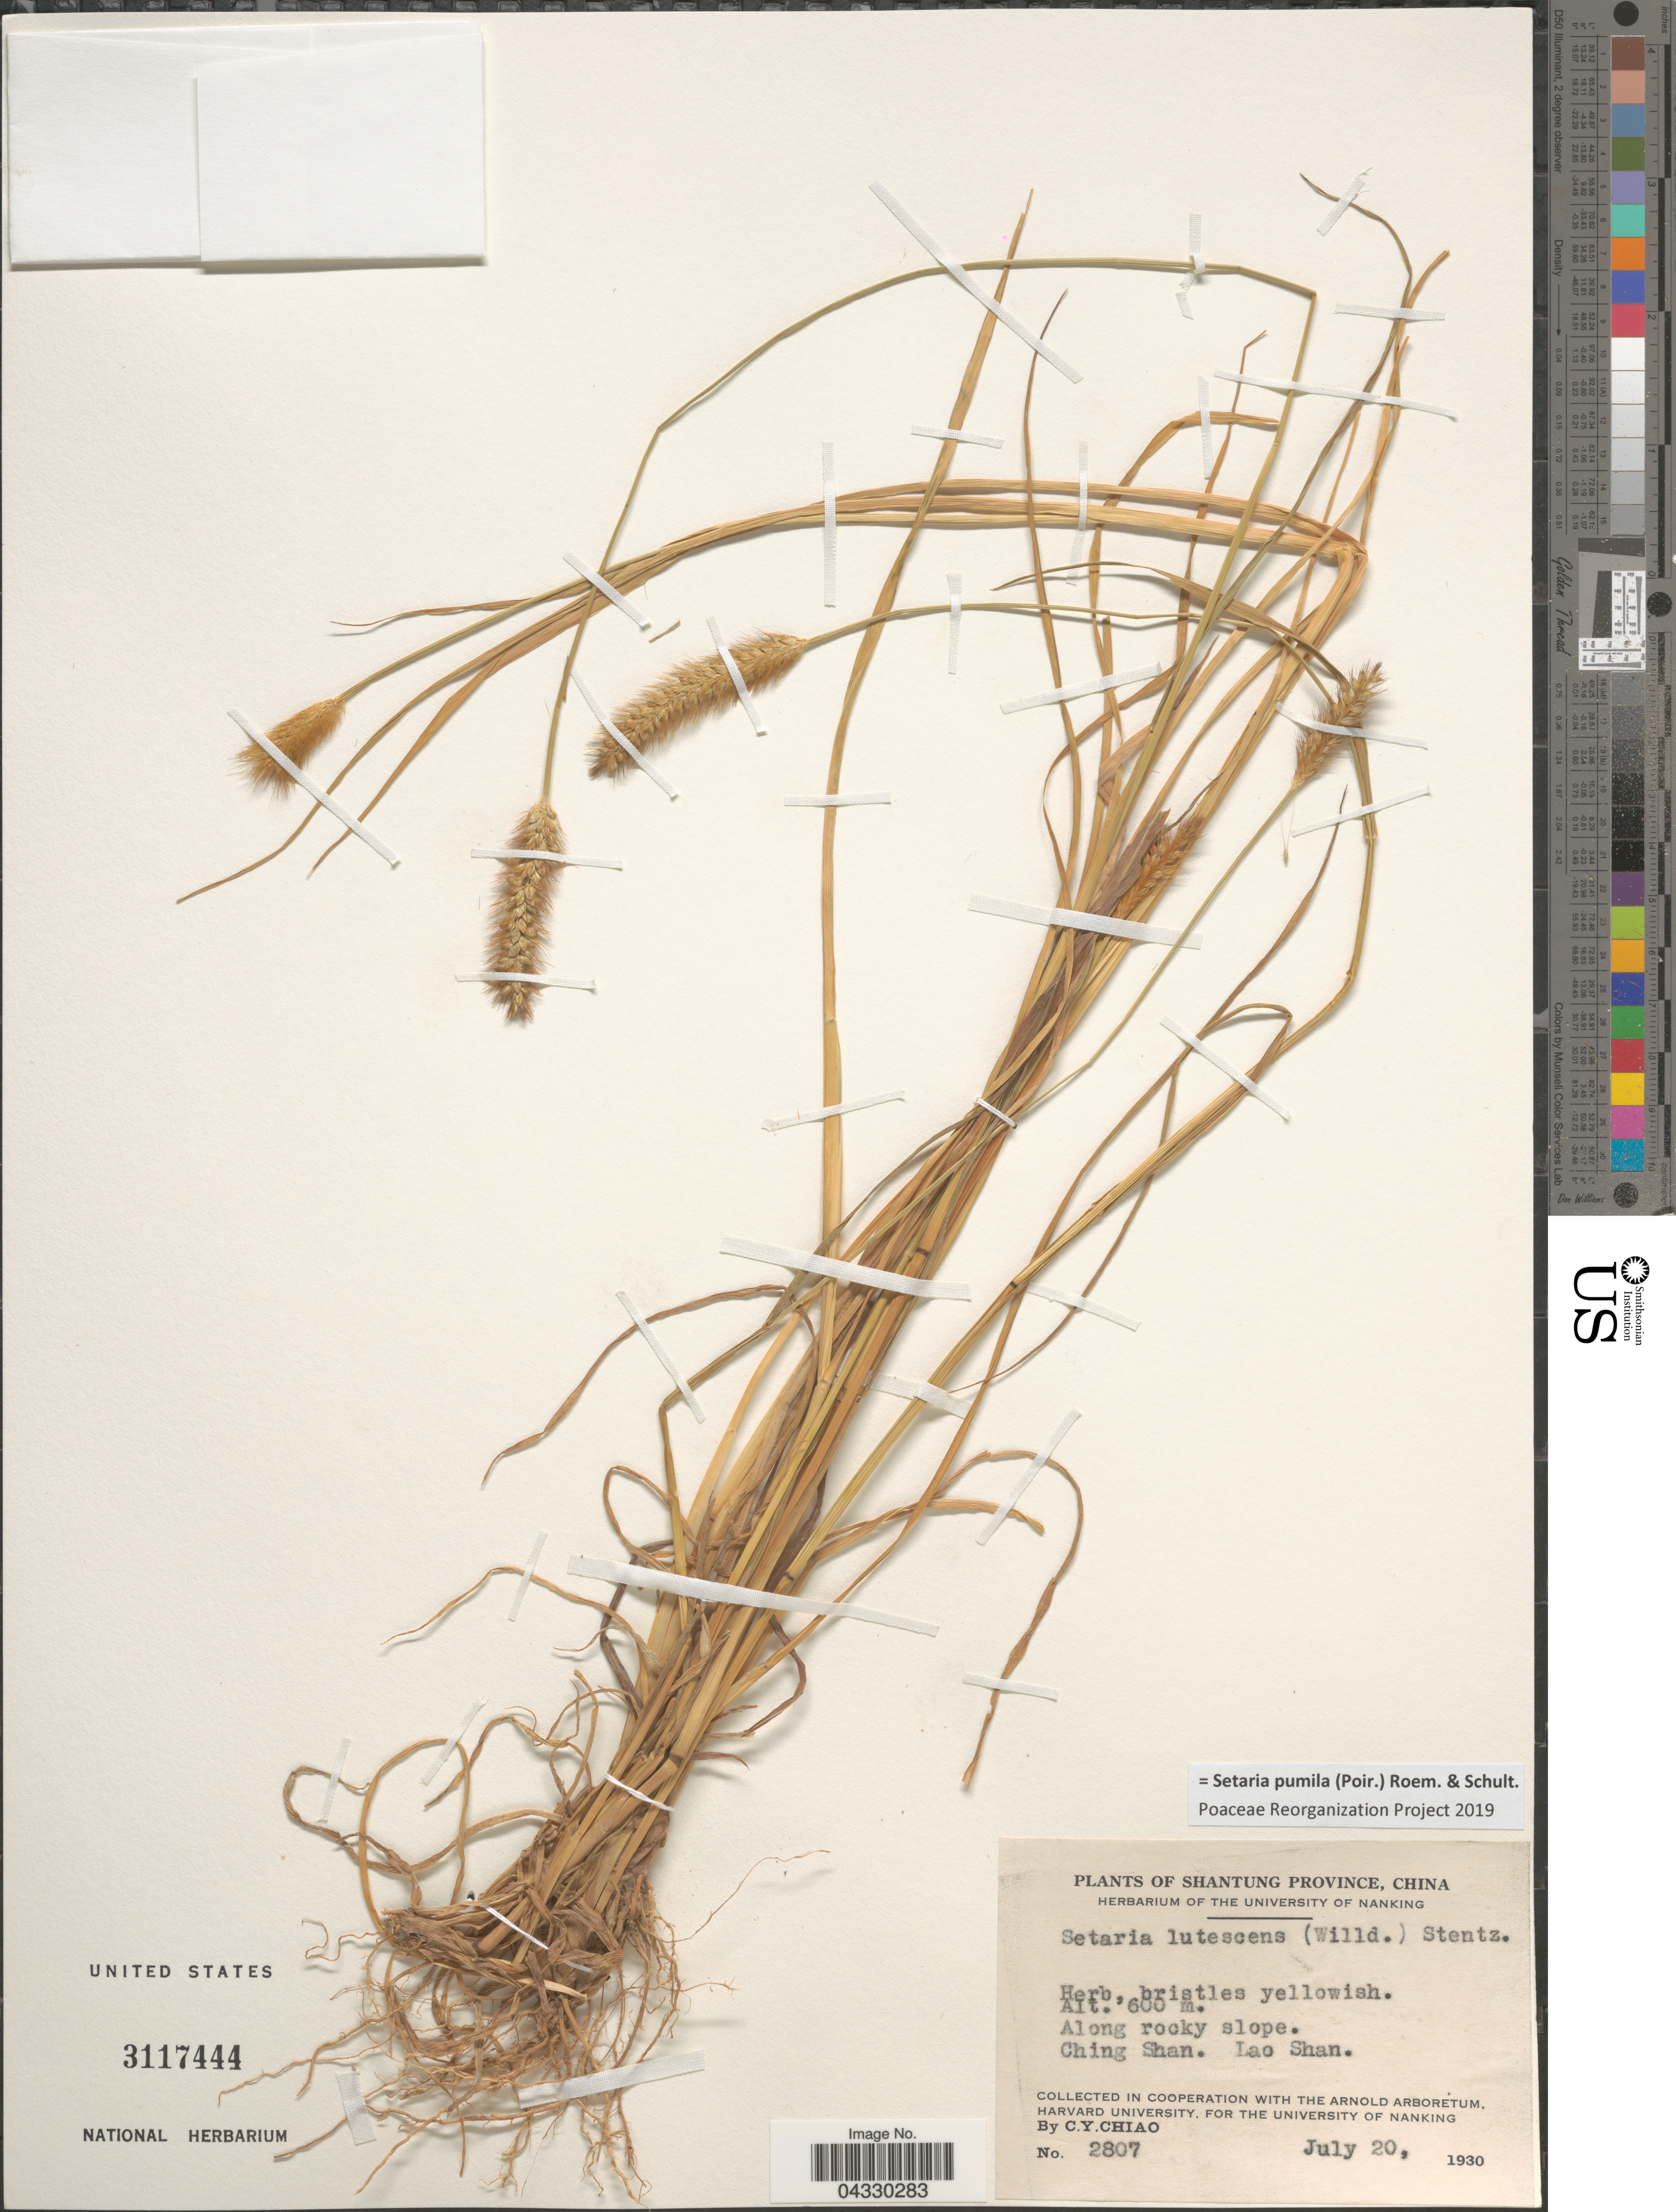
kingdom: Plantae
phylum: Tracheophyta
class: Liliopsida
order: Poales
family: Poaceae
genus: Setaria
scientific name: Setaria pumila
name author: (Poir.) Roem. & Schult.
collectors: C. Y. Chiao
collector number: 2807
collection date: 1930-07-20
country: China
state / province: Shandong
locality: Shantung Province. Along rocky slope. Ching Shan. Lao Shan.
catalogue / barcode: US 3117444